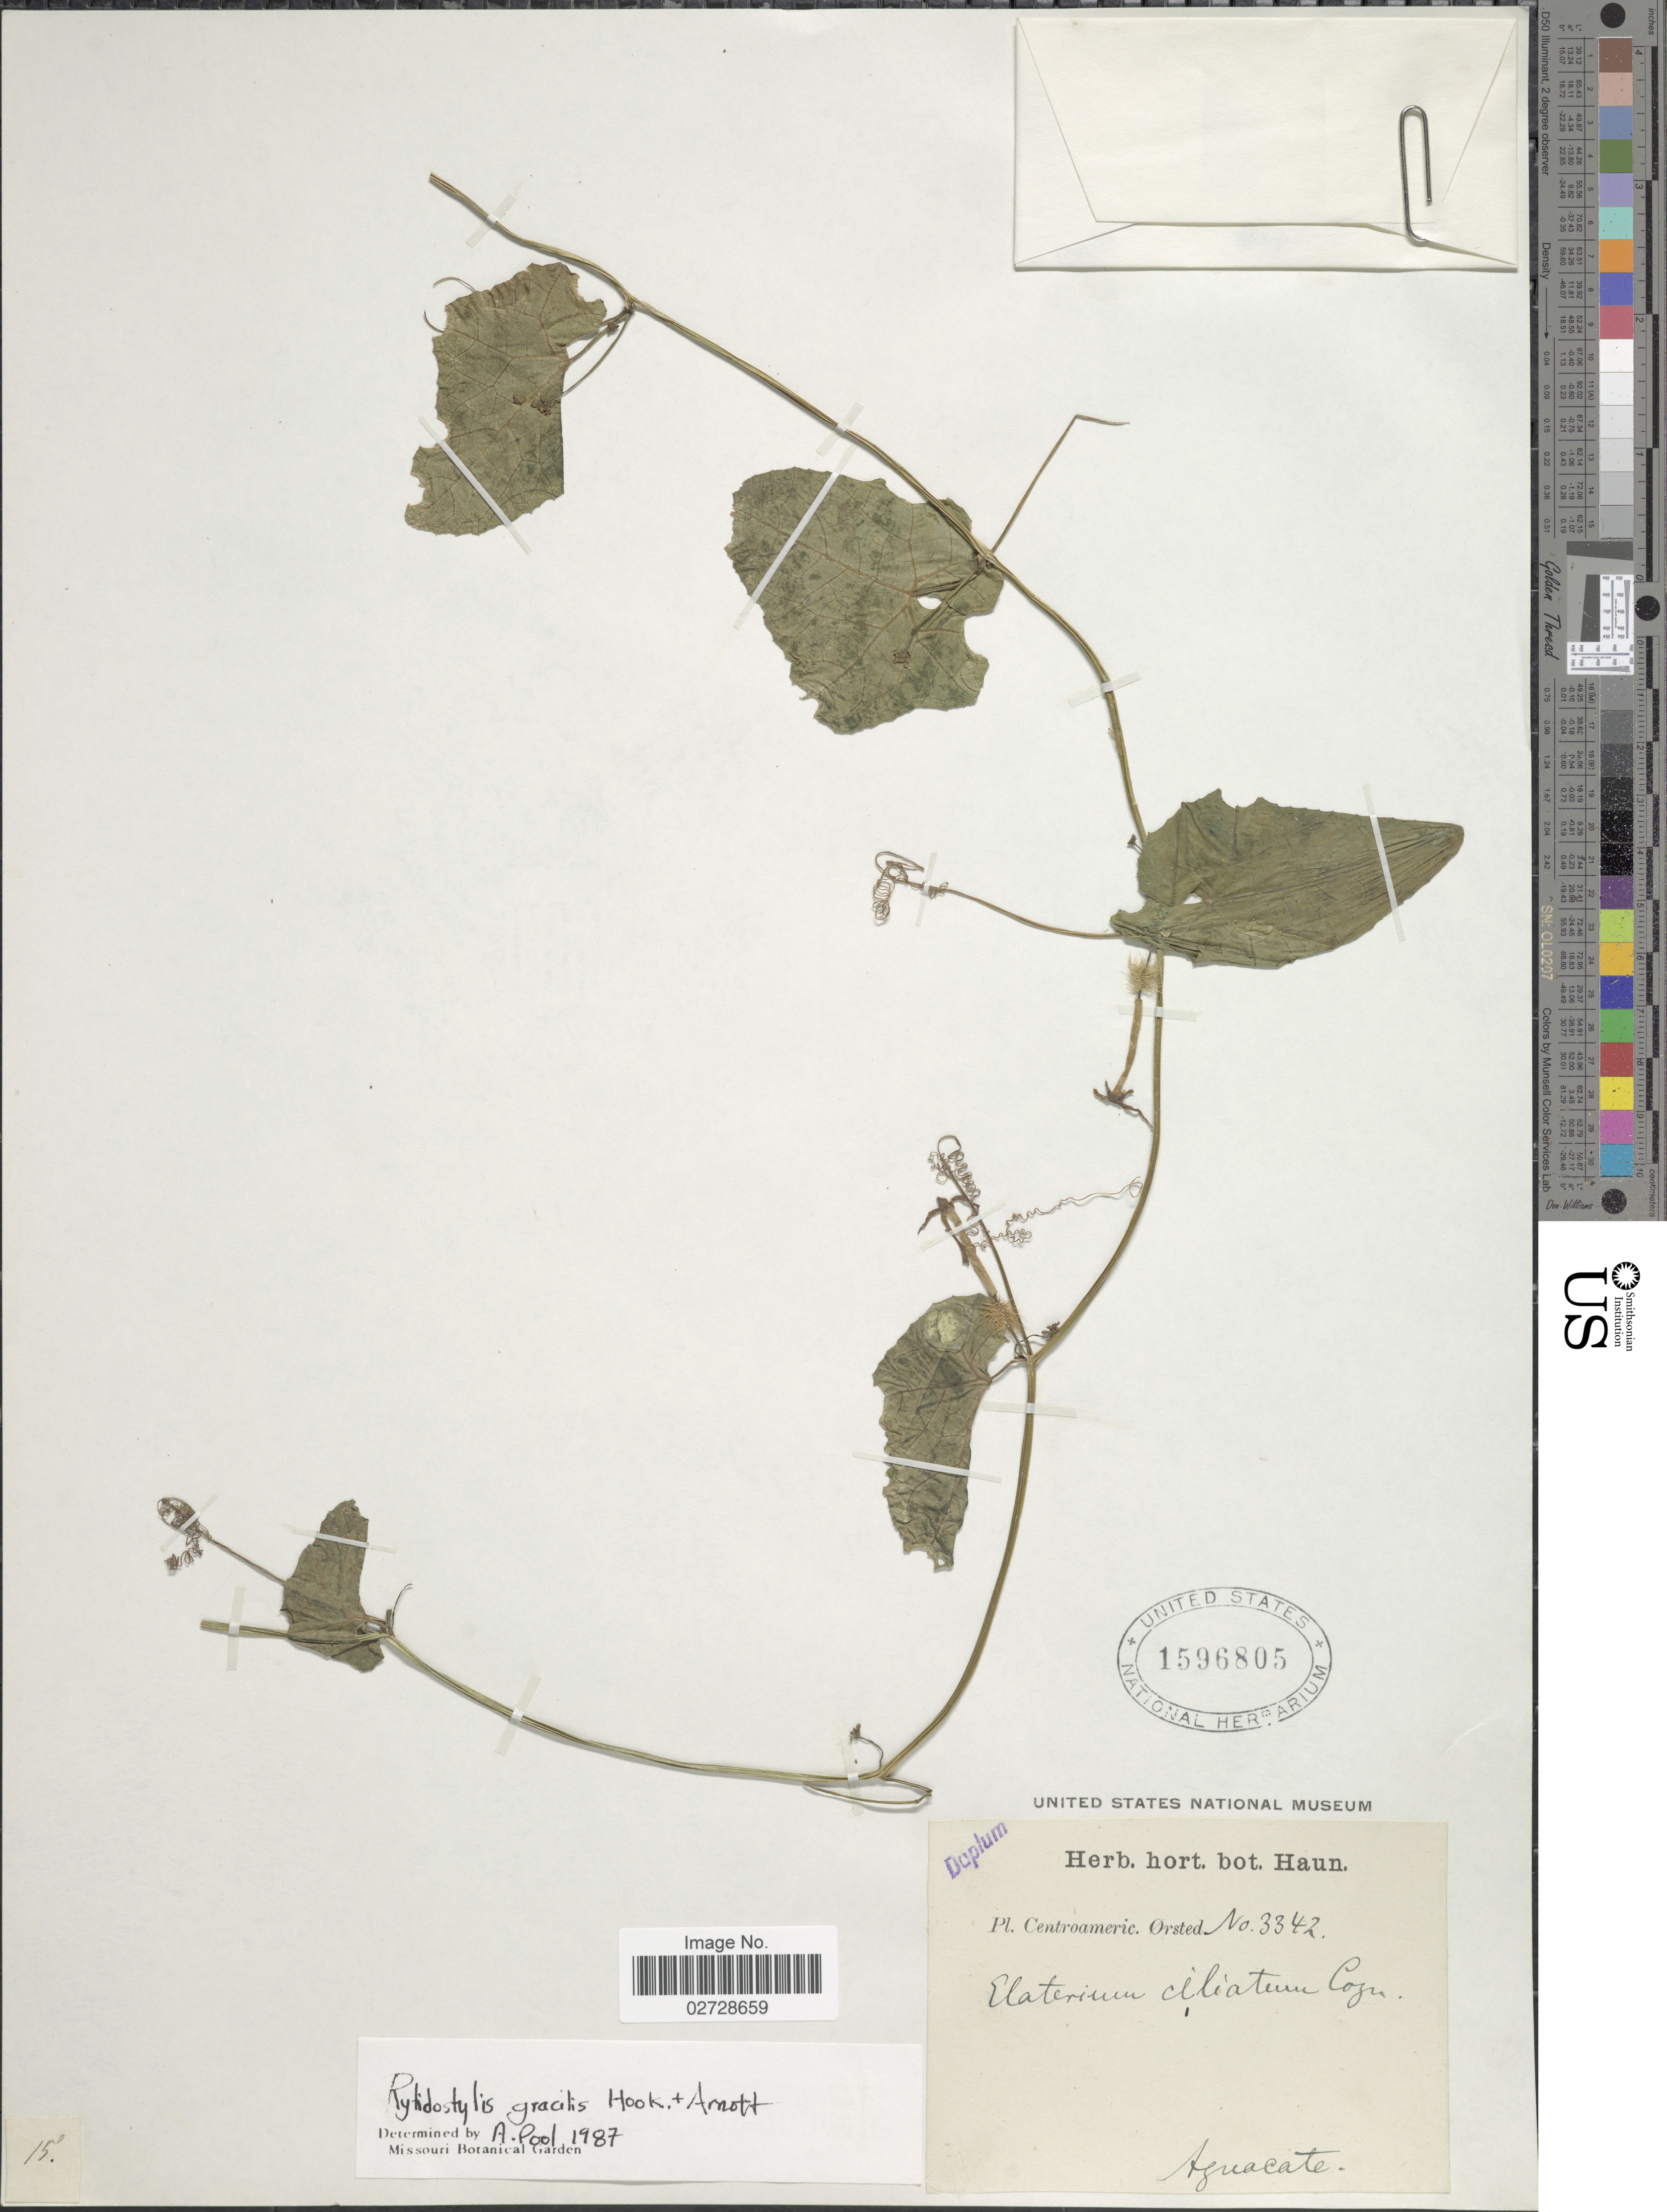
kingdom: Plantae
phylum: Tracheophyta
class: Magnoliopsida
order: Cucurbitales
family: Cucurbitaceae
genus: Cyclanthera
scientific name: Cyclanthera carthagenensis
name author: (Jacq.) H. Schaef. & S.S. Renner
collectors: Ørsted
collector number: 3342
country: Costa Rica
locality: Centroameric., Aguacate.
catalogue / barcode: US 1596805